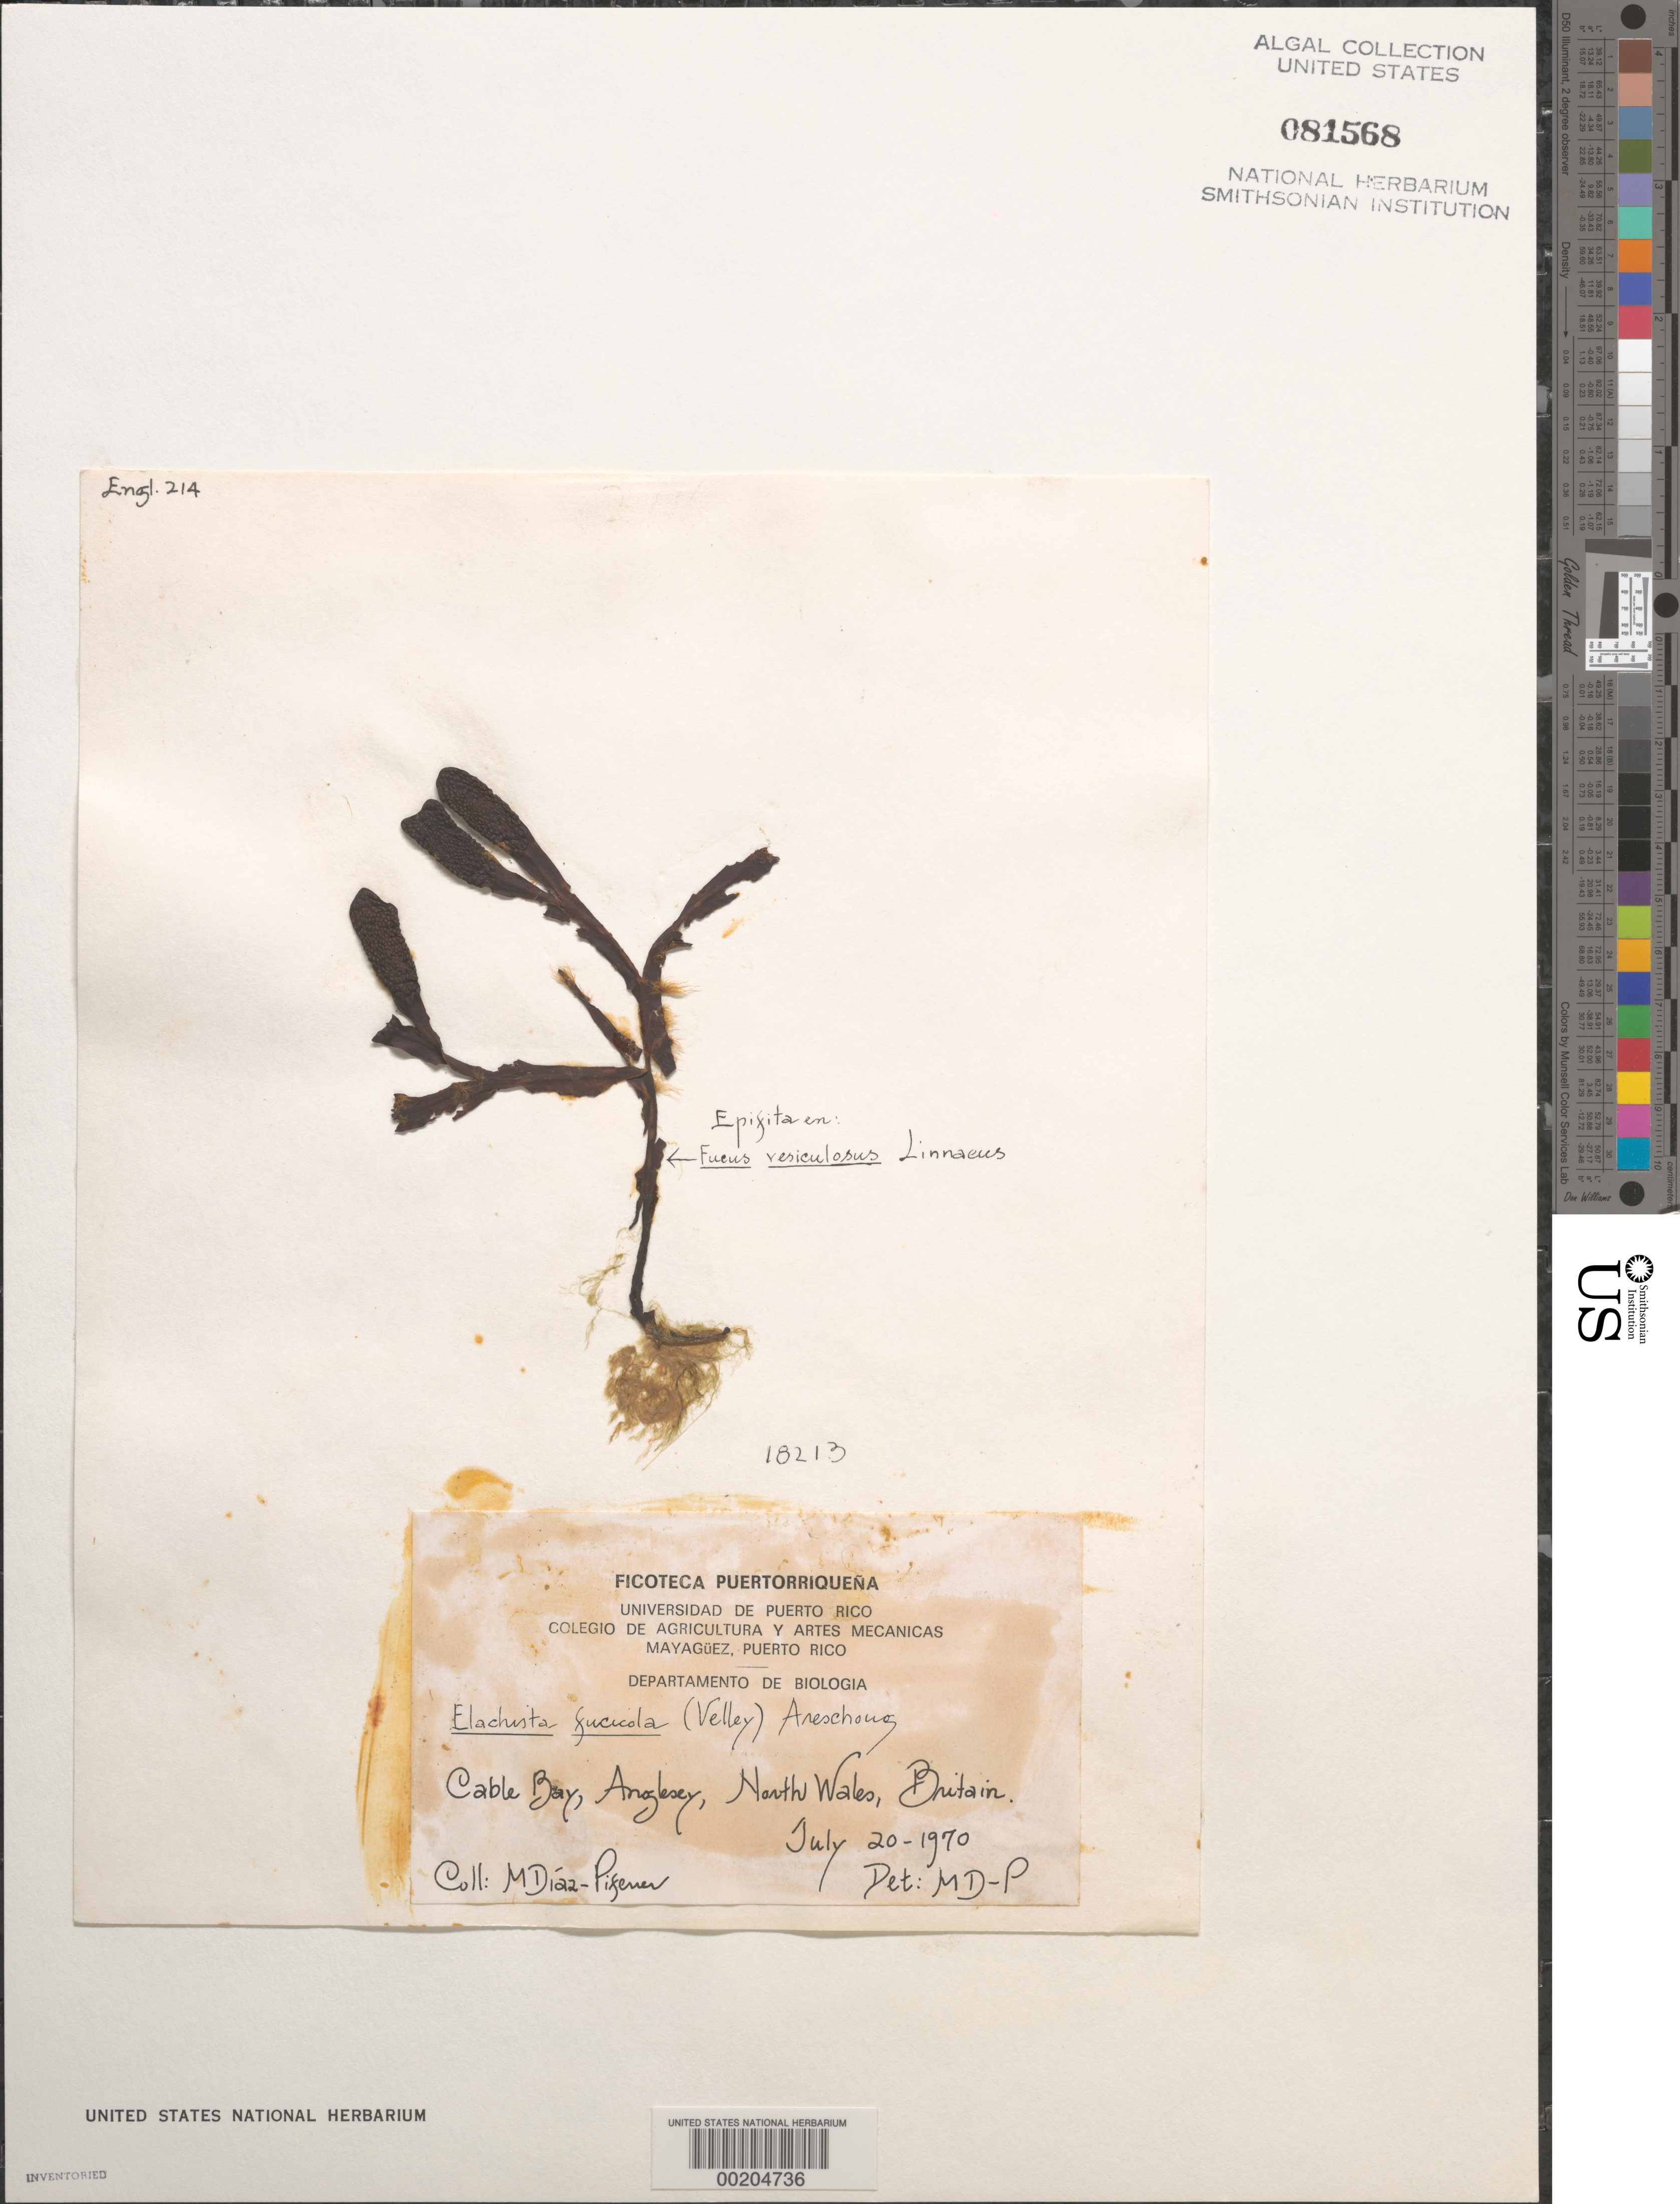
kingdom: Chromista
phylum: Ochrophyta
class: Phaeophyceae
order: Ectocarpales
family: Chordariaceae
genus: Elachista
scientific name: Elachista fucicola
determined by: Diaz-Piferrer, M.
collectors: M. Diaz-Piferrer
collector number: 18213 & ENGL. 214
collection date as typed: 20 Jul 1970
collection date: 1970-07-20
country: United Kingdom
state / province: Wales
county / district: Gwynedd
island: Anglesey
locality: Cable Bay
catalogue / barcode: US 81568